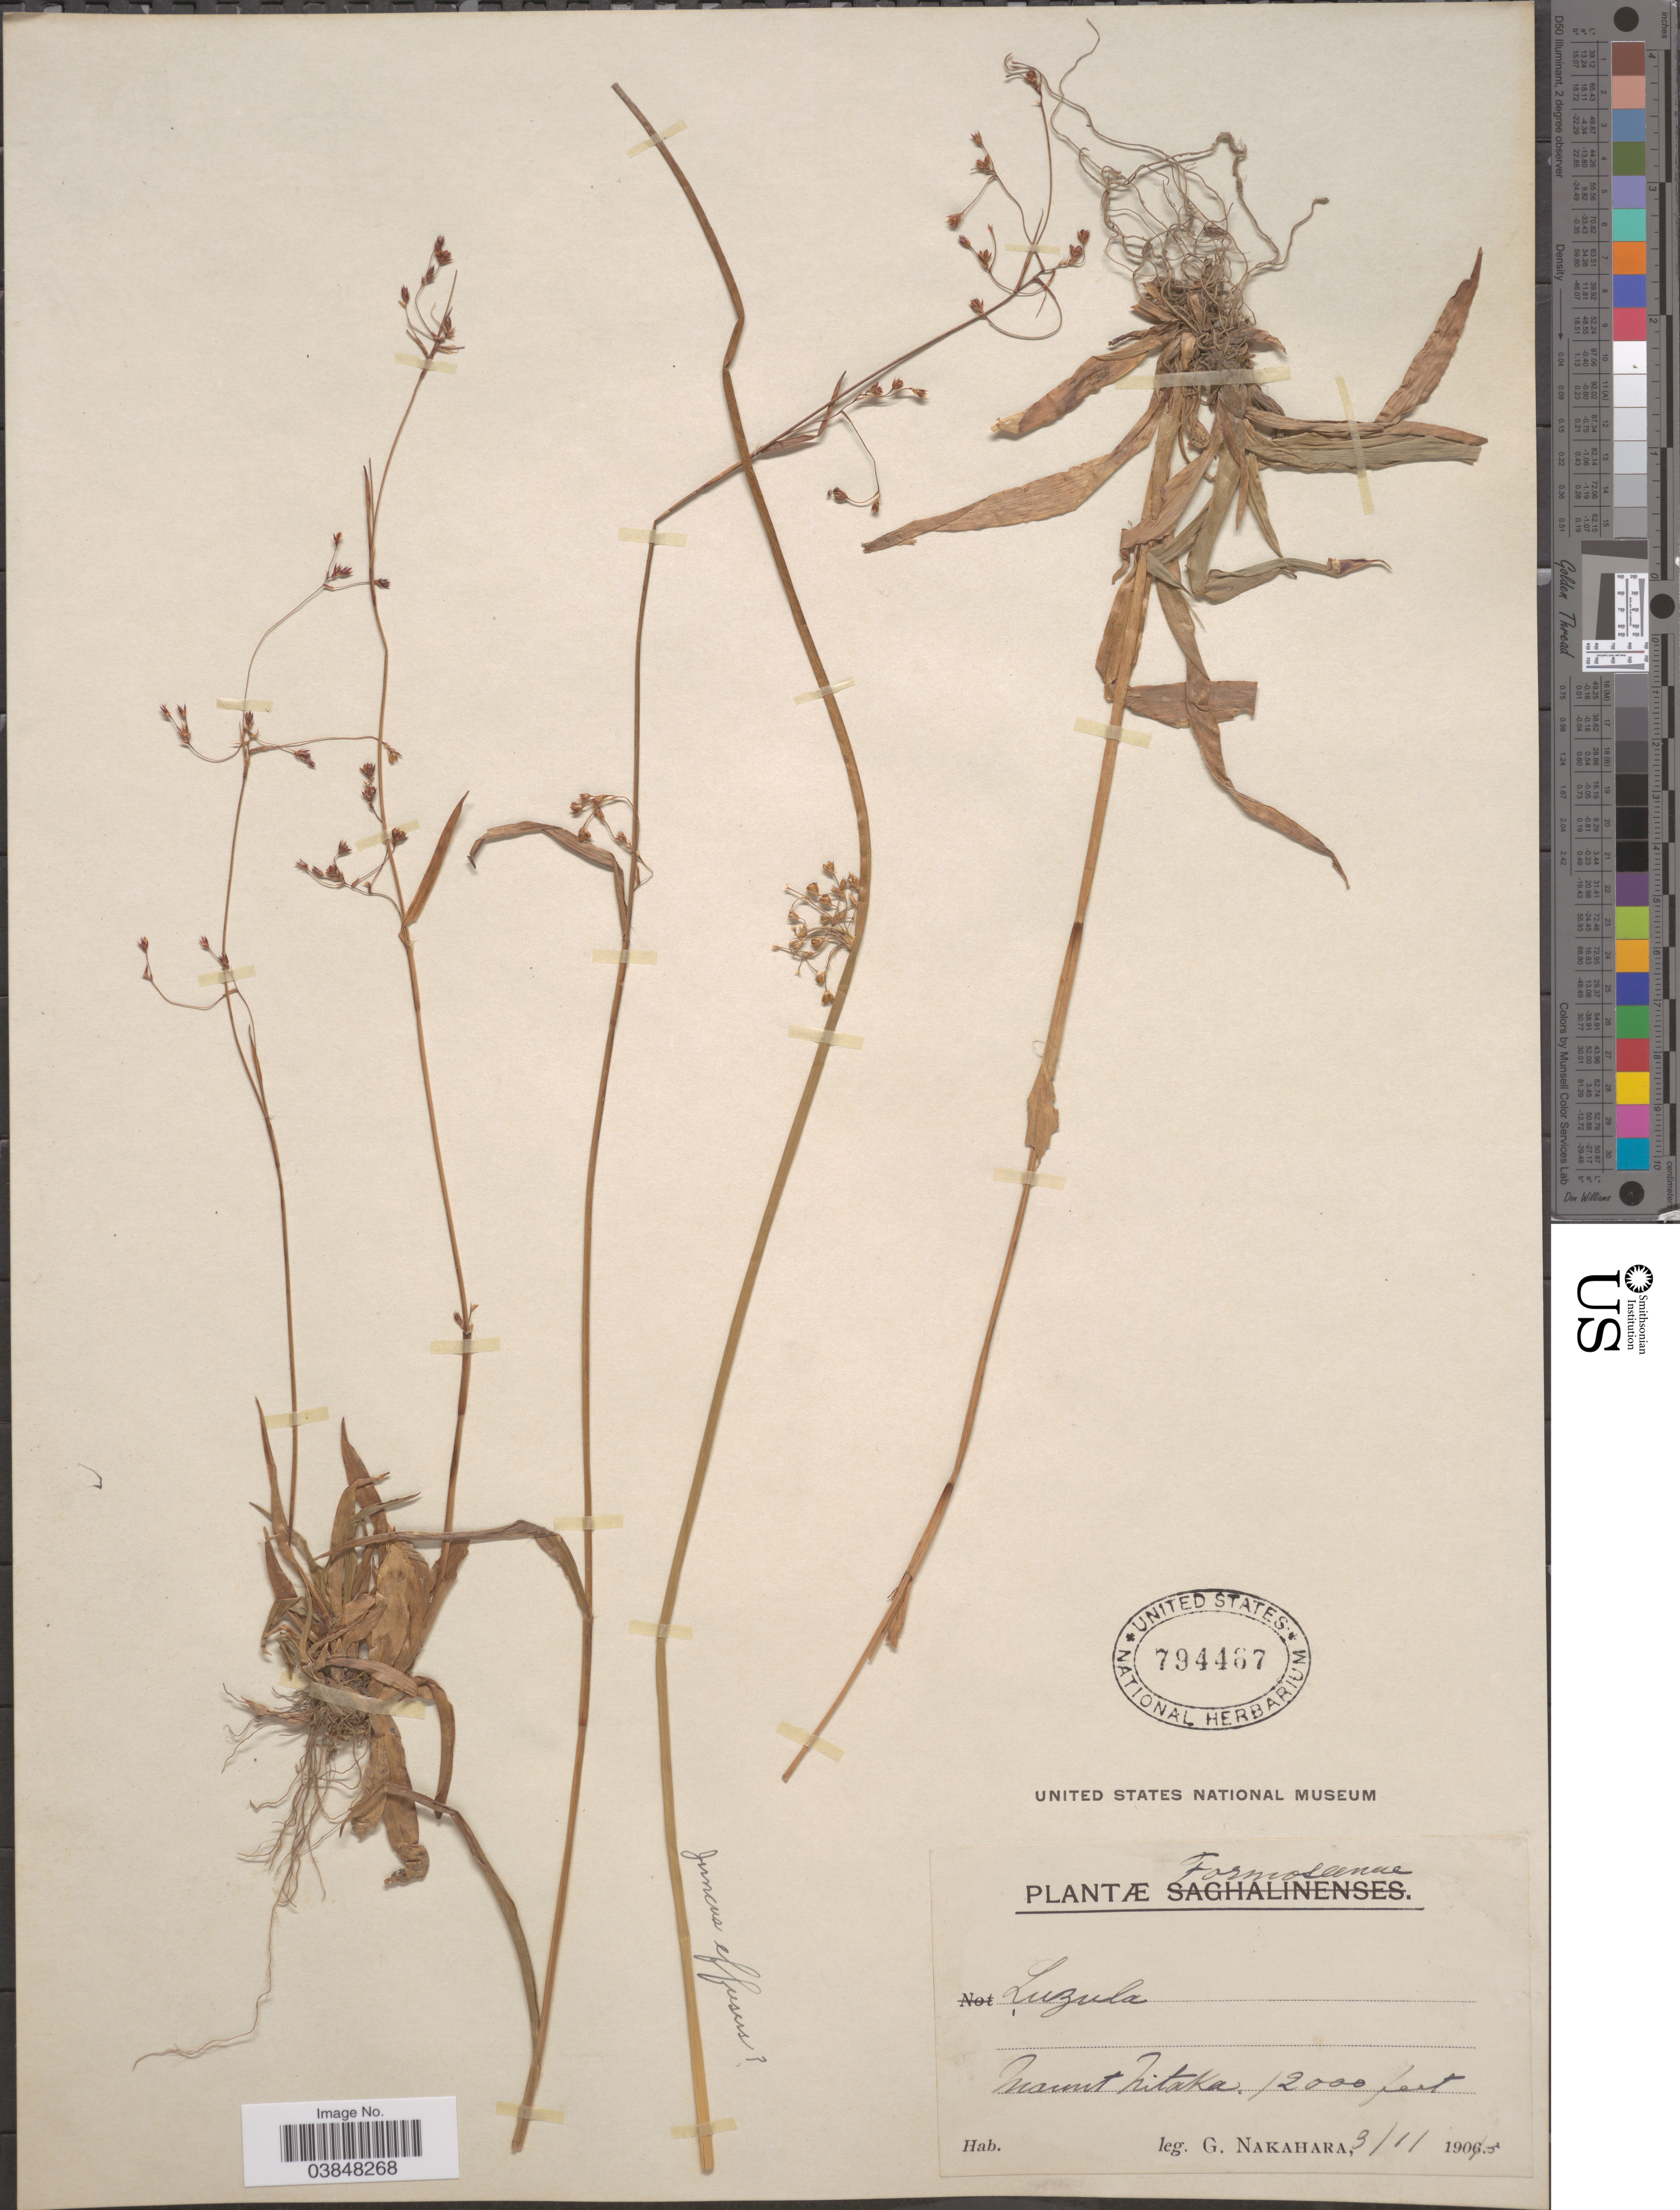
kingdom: Plantae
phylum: Tracheophyta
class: Liliopsida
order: Poales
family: Juncaceae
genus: Luzula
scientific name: Luzula effusa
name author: Buchenau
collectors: G. Nakahara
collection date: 1905-11-03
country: Taiwan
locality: Mount Nitaka.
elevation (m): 3658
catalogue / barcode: US 794467